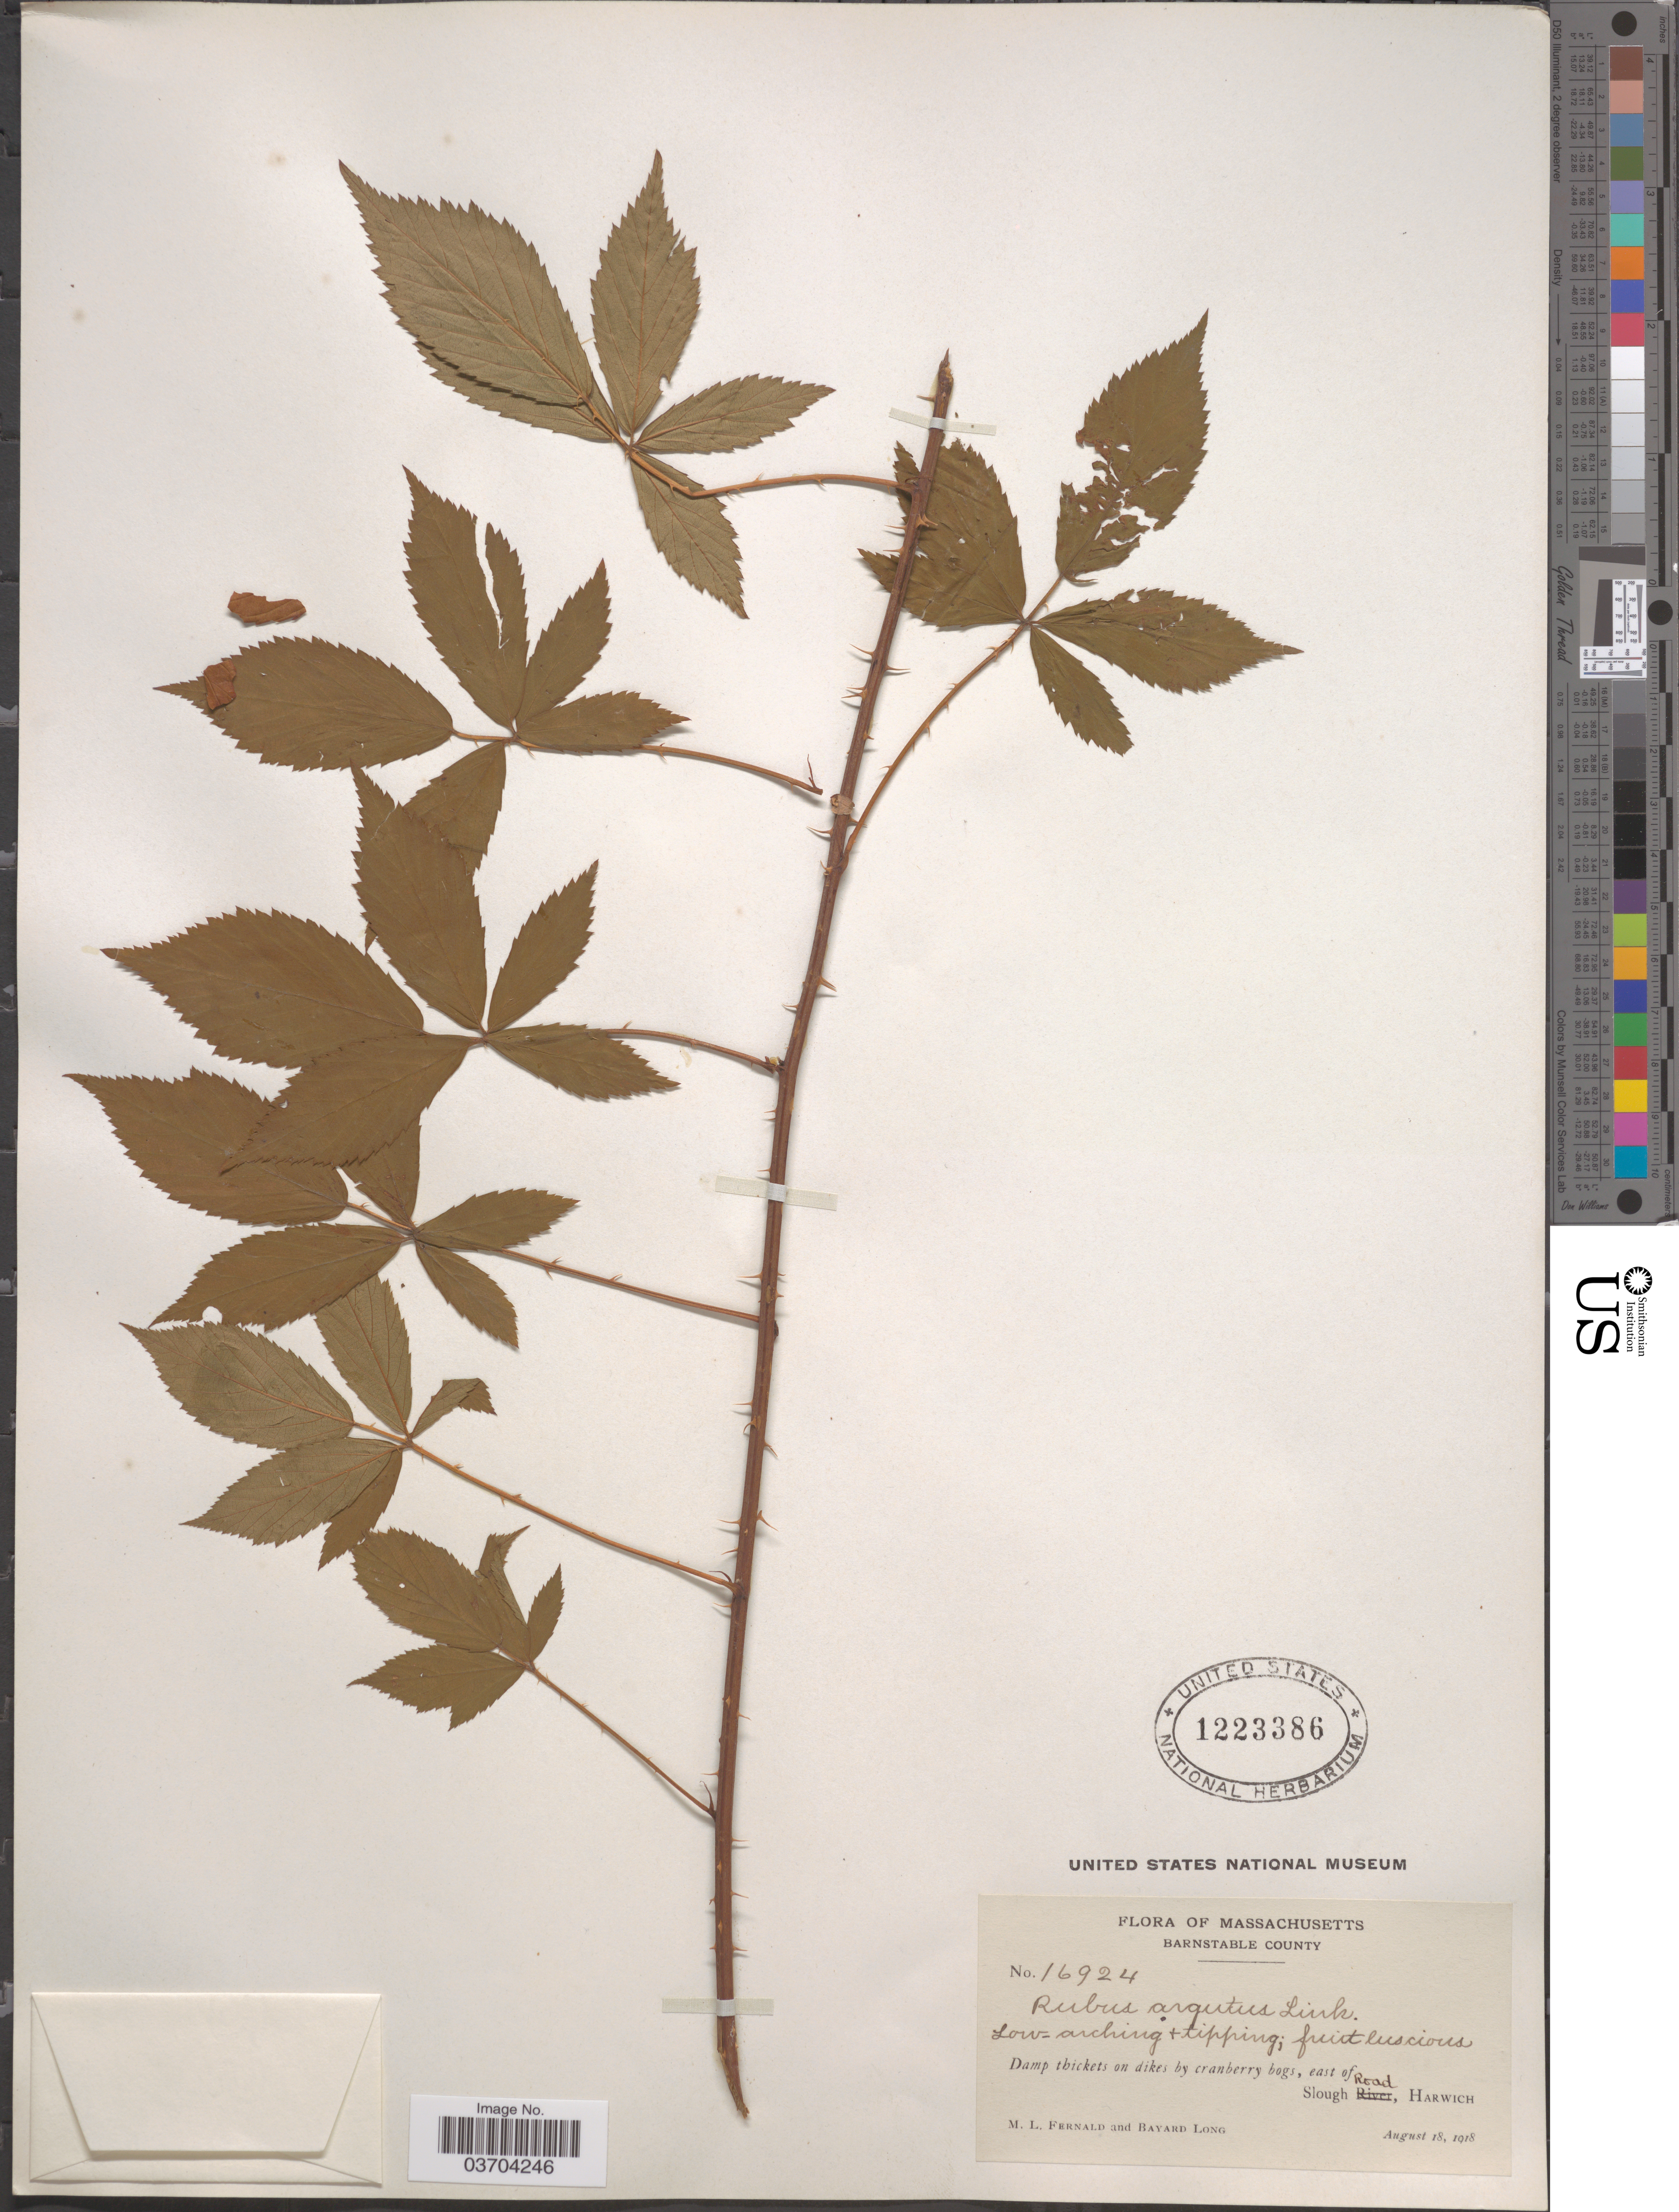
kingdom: Plantae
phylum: Tracheophyta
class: Magnoliopsida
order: Rosales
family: Rosaceae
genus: Rubus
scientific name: Rubus argutus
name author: Link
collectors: M. L. Fernald & B. Long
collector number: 16924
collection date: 1918-08-18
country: United States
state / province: Massachusetts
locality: Barnstable County. Damp thickets on dikes by cranberry bogs, east of Slough Road, Harwich.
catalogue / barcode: US 1223386